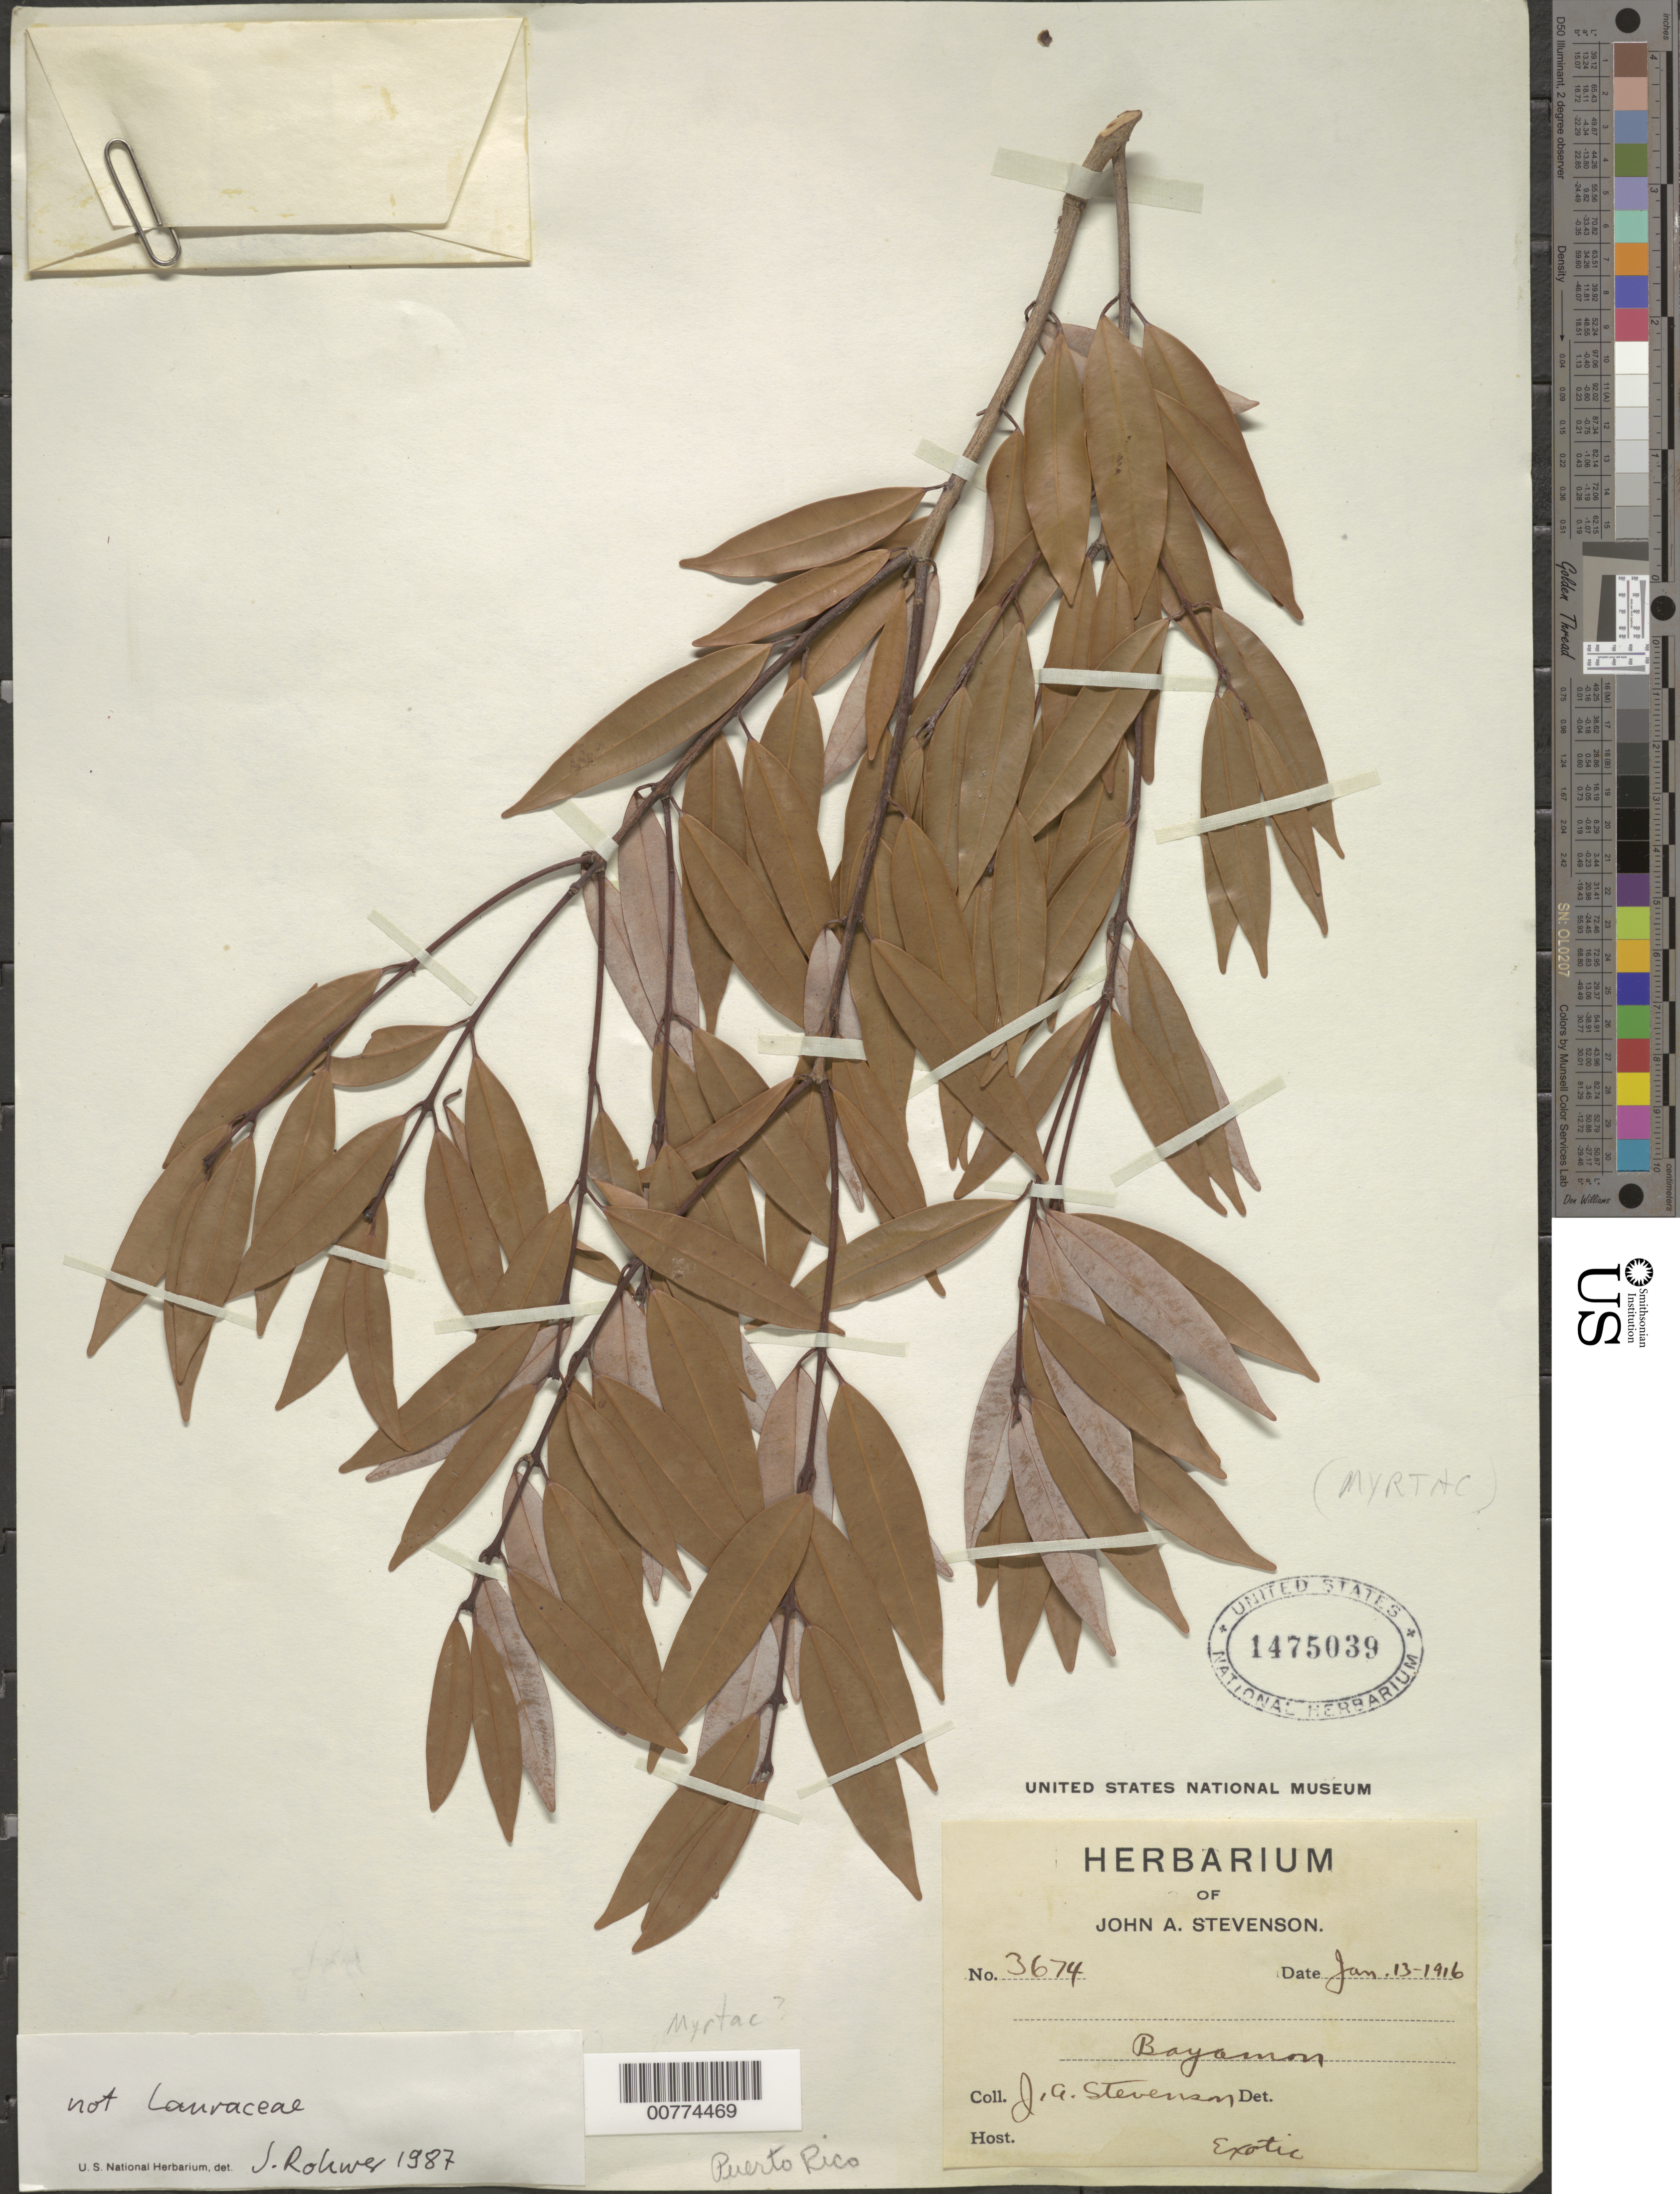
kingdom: Plantae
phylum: Tracheophyta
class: Magnoliopsida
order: Myrtales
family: Myrtaceae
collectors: J. Stevenson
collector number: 3674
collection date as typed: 13 Jan 1916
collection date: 1916-01-13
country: Puerto Rico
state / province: Bayamón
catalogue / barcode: US 1475039